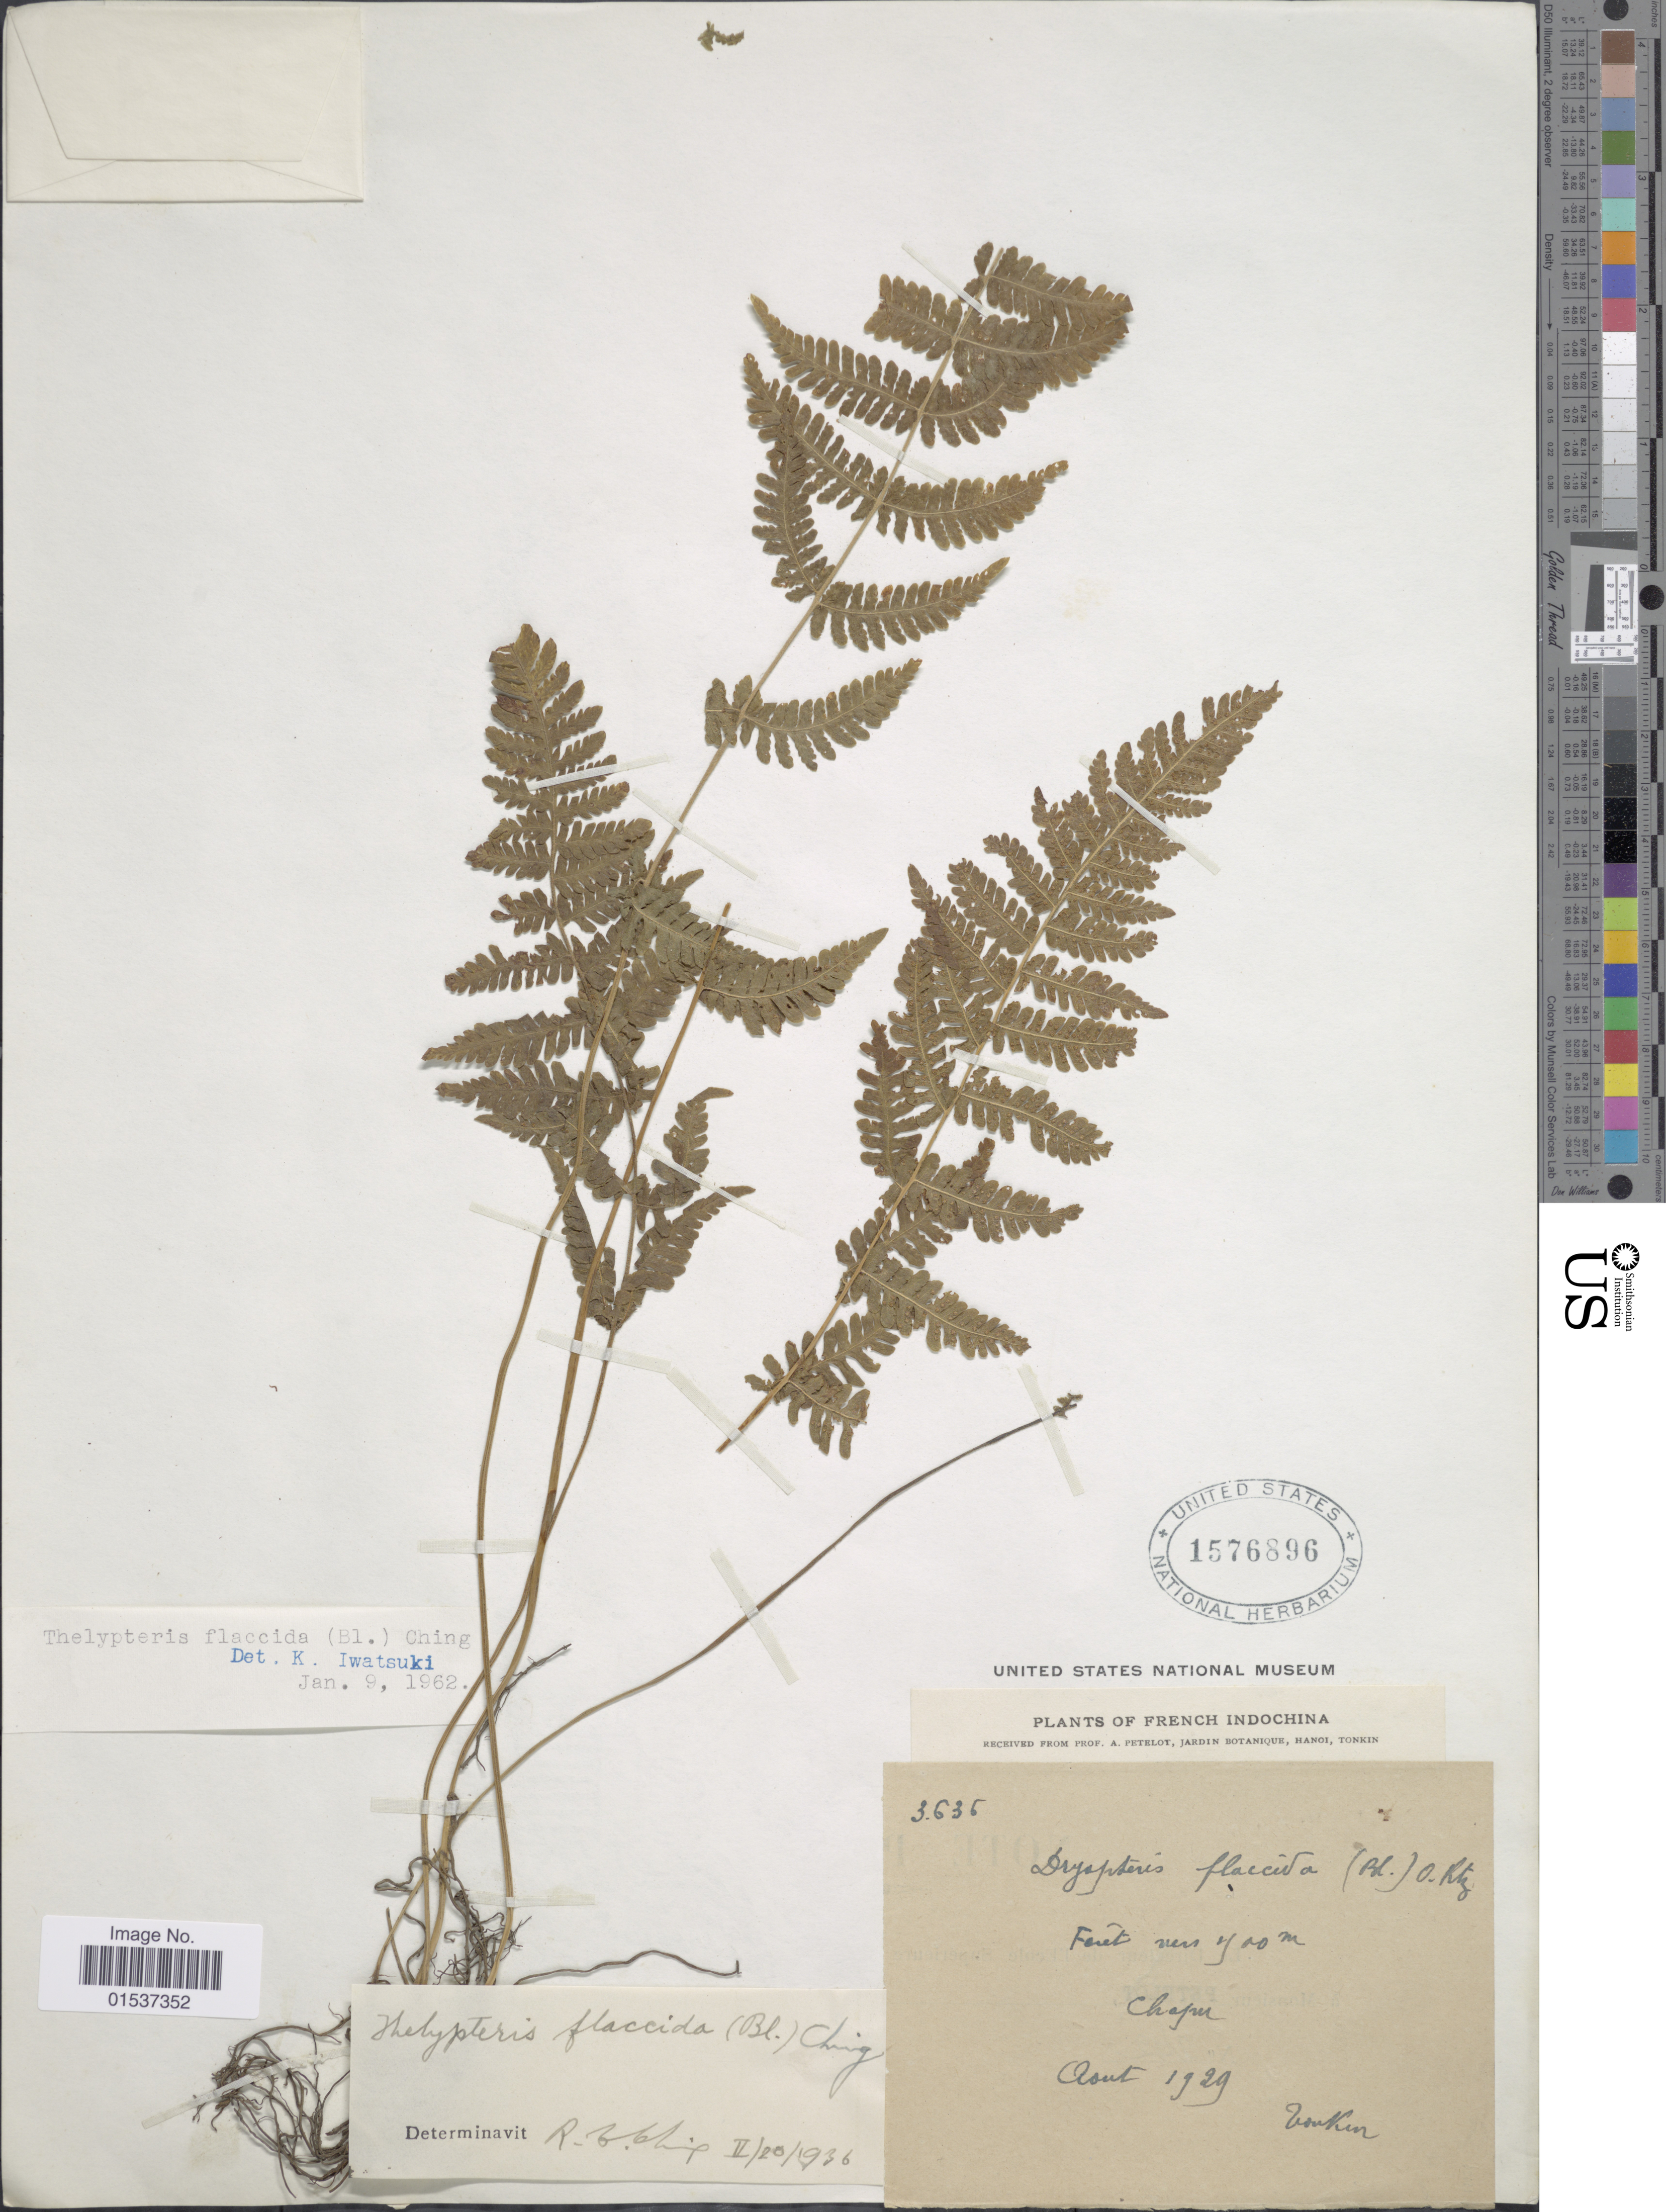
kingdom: Plantae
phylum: Tracheophyta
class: Polypodiopsida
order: Polypodiales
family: Thelypteridaceae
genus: Metathelypteris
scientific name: Metathelypteris flaccida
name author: (Blume) Ching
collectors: A. Petelot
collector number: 3635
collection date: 1929-08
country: Vietnam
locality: Tonkin. Chapa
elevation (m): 1500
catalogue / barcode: US 1576896